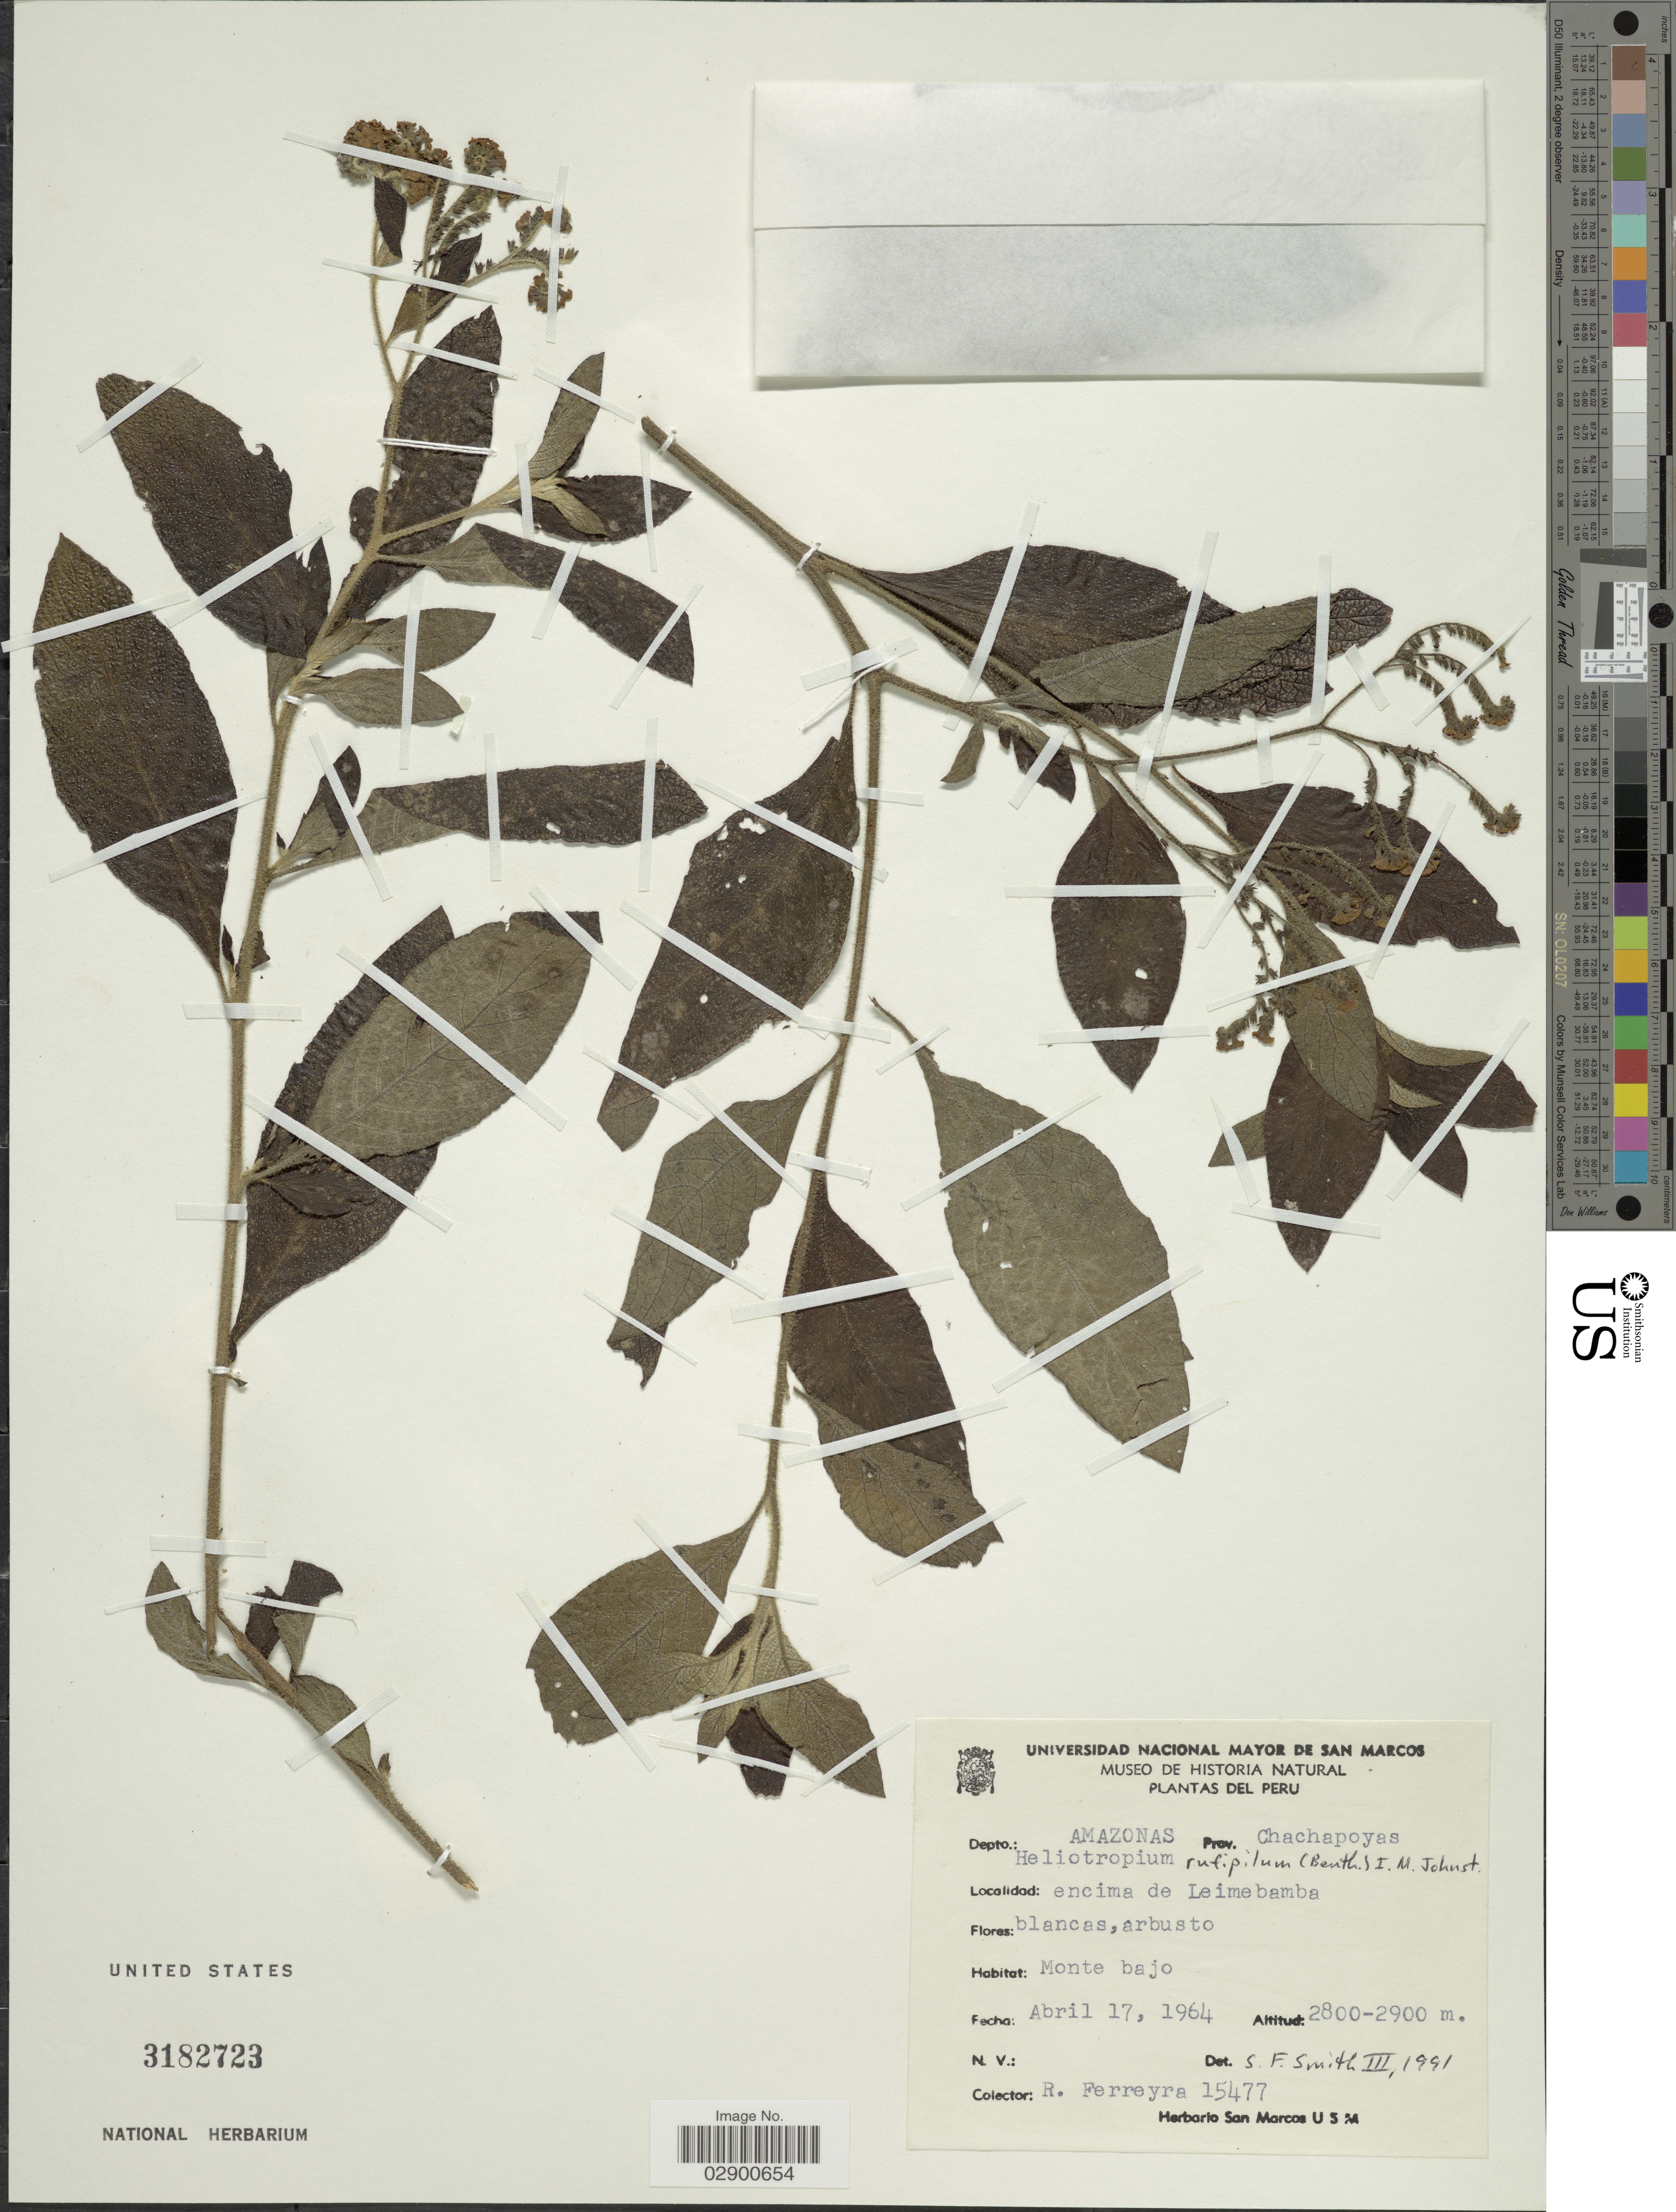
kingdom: Plantae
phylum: Tracheophyta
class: Magnoliopsida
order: Boraginales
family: Heliotropiaceae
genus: Heliotropium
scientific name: Heliotropium rufipilum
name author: (Benth.) I.M. Johnst.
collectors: R. A. Ferreyra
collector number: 15477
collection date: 1964-04-17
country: Peru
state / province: Amazonas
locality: Depto.: Amazonas. Prov. Chachapoyas. Encima de Leimebamba.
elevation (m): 2800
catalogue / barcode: US 3182723